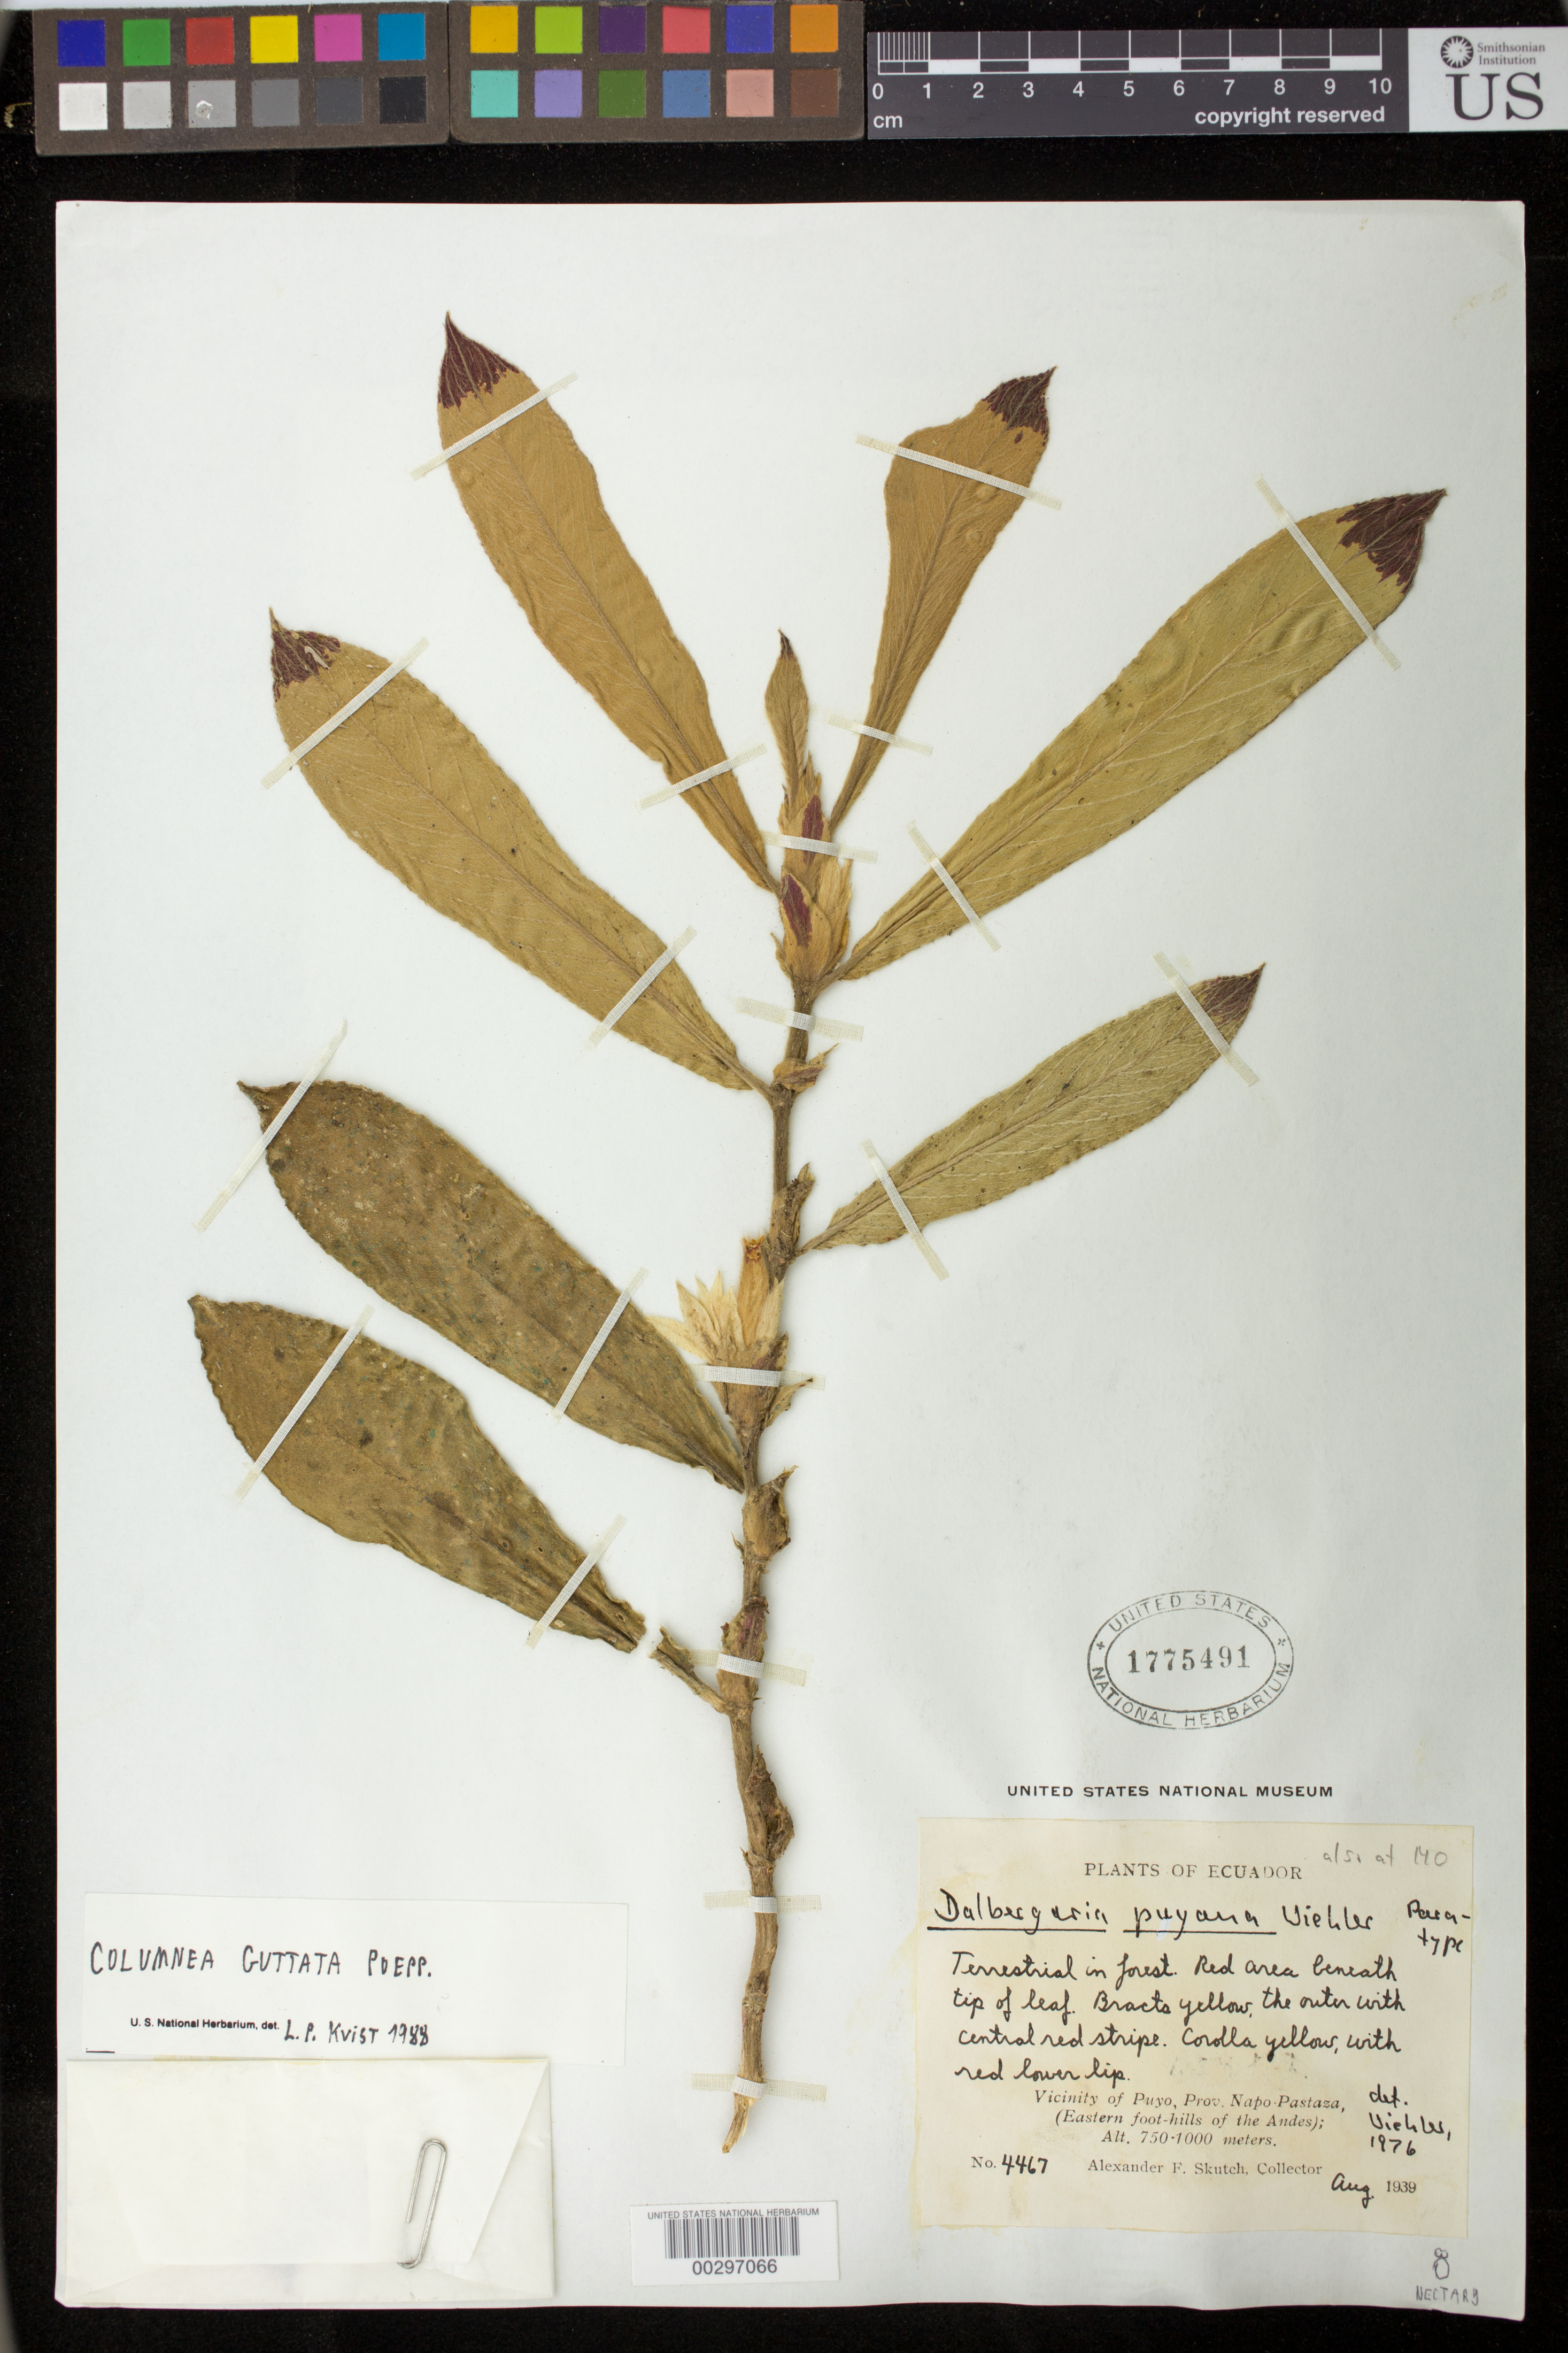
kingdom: Plantae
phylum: Tracheophyta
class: Magnoliopsida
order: Lamiales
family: Gesneriaceae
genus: Columnea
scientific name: Columnea guttata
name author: Poepp.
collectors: A. F. Skutch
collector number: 4467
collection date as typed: Aug 1939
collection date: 1939-08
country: Ecuador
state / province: Napo / Pastaza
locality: Vicinity of Puyo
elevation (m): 750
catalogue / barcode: US 1775491